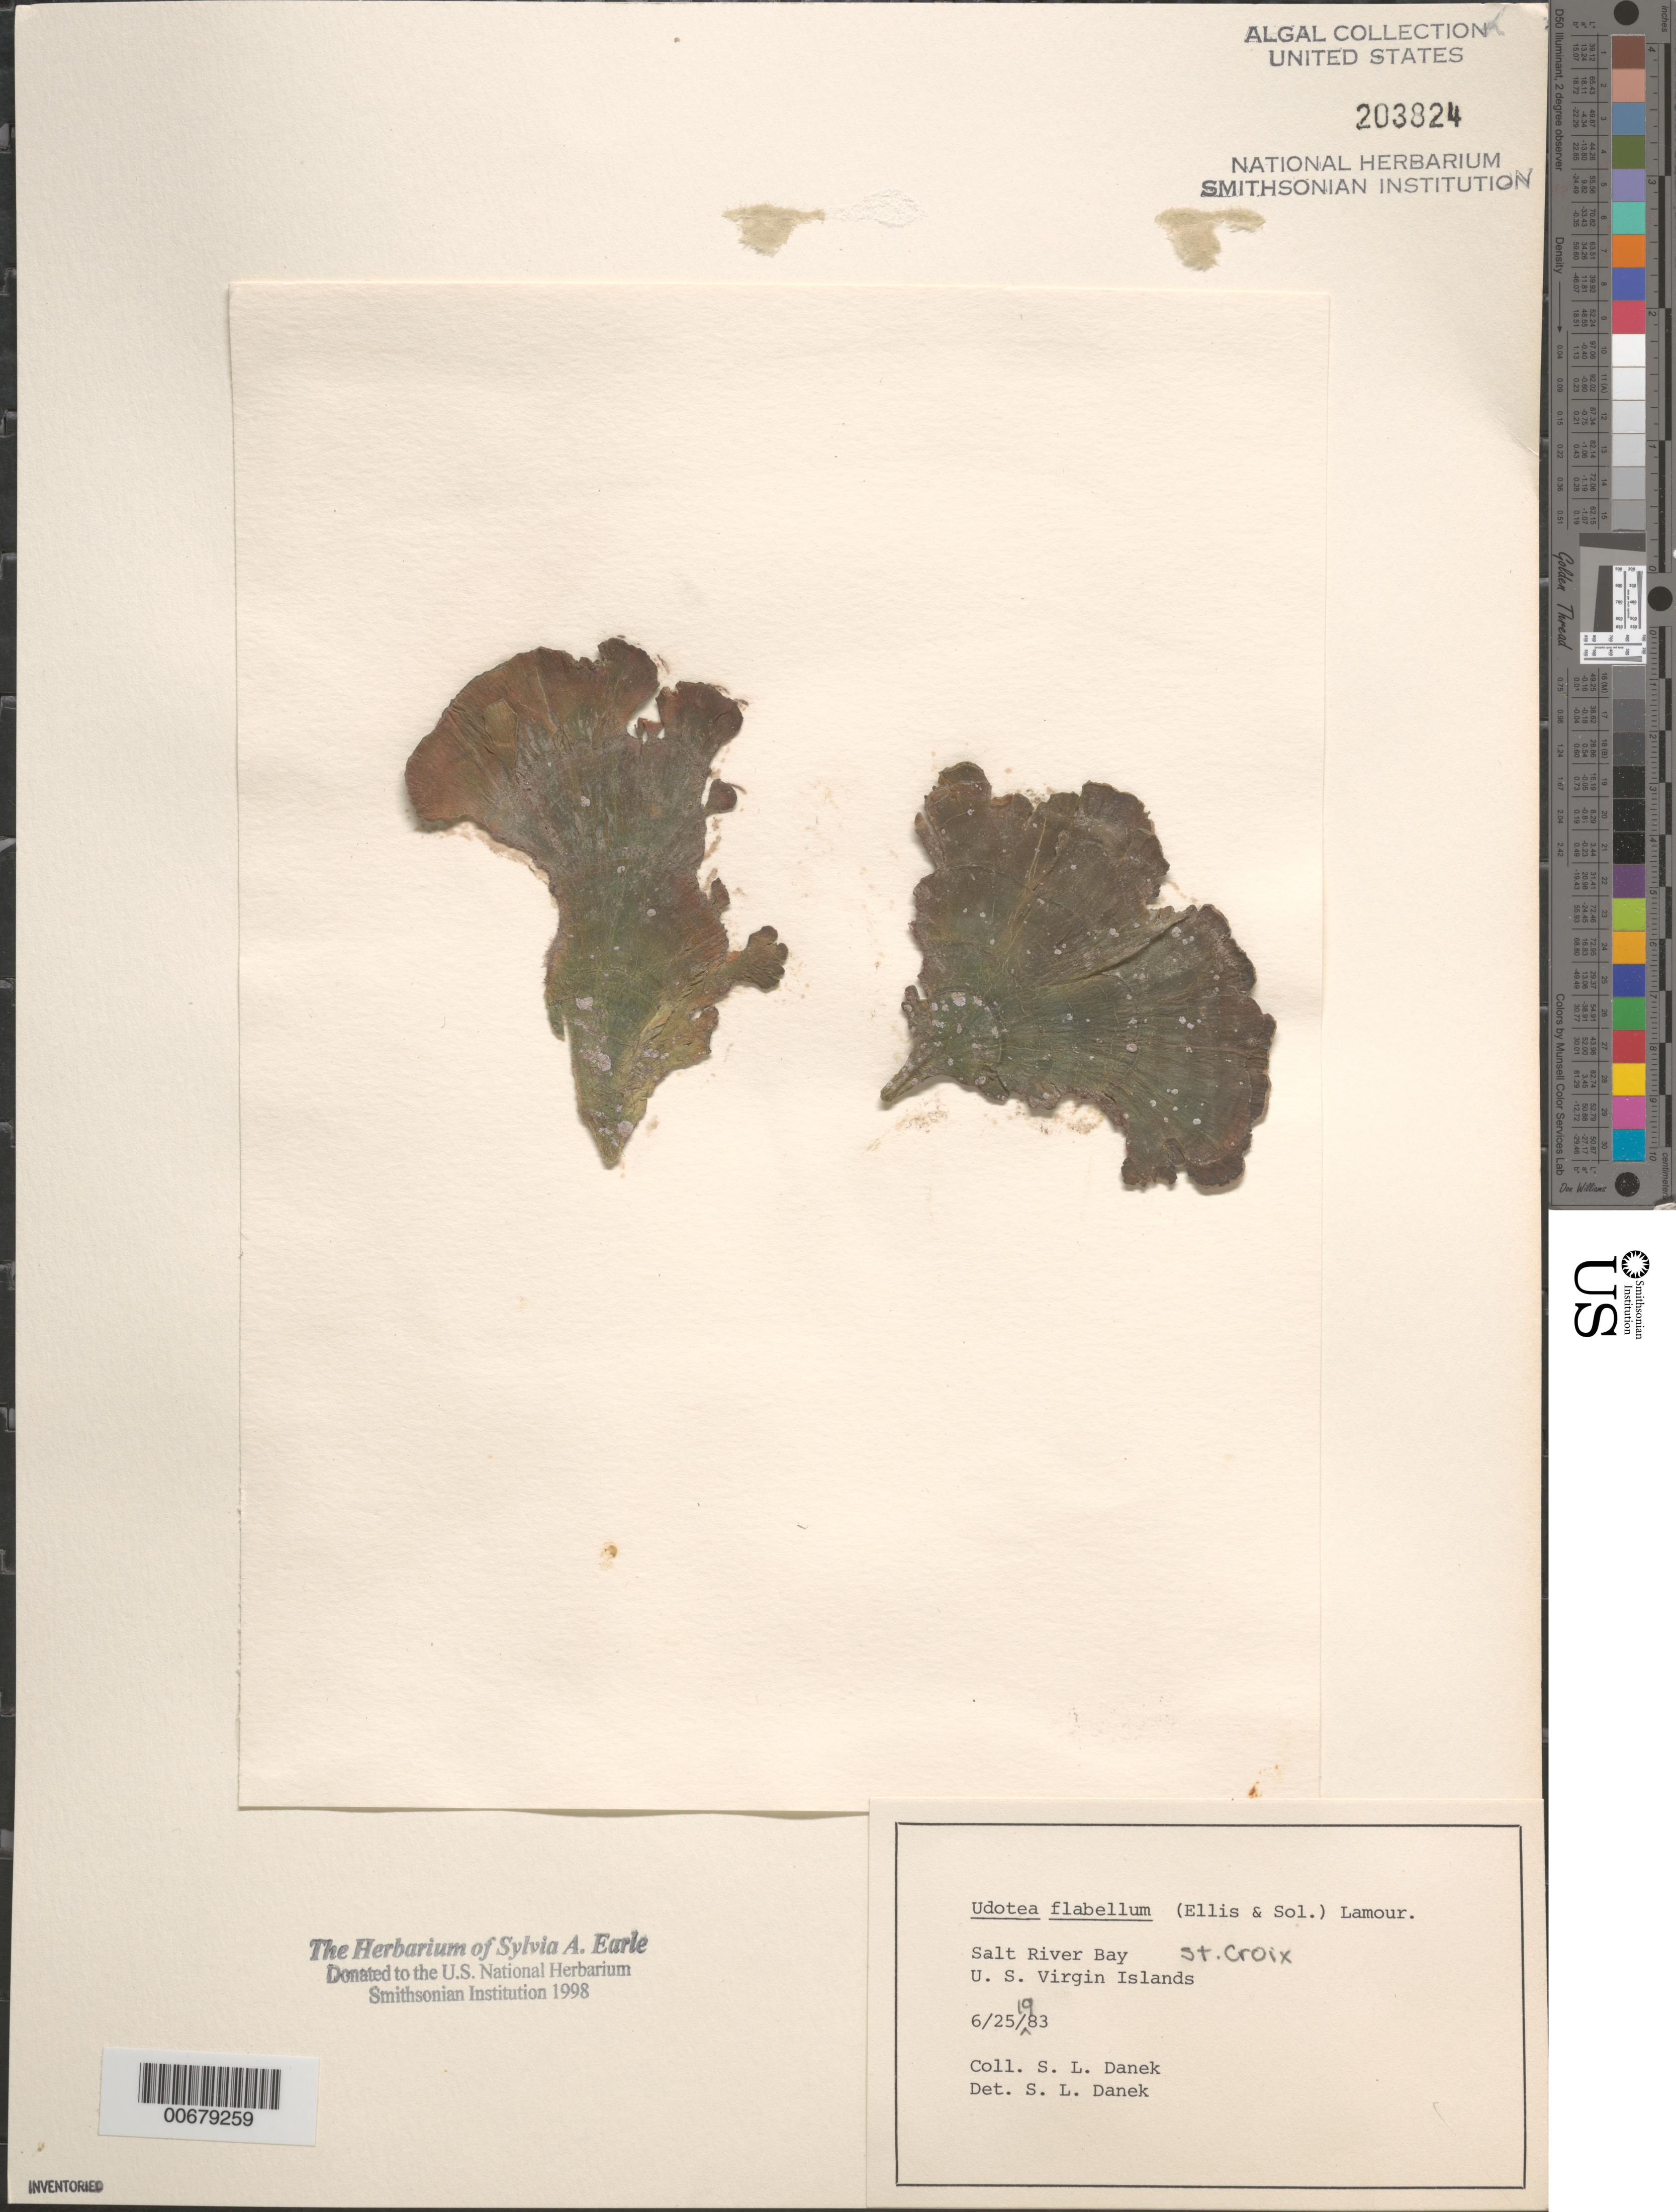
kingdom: Plantae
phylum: Chlorophyta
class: Ulvophyceae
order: Bryopsidales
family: Udoteaceae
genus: Udotea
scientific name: Udotea flabellum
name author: (J. Ellis & Sol.) M. Howe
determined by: Danek, S. L.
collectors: S. Danek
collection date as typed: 25 Jun 1983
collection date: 1983-06-25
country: U.S. Virgin Islands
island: St. Croix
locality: Salt River Bay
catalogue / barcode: US 203824